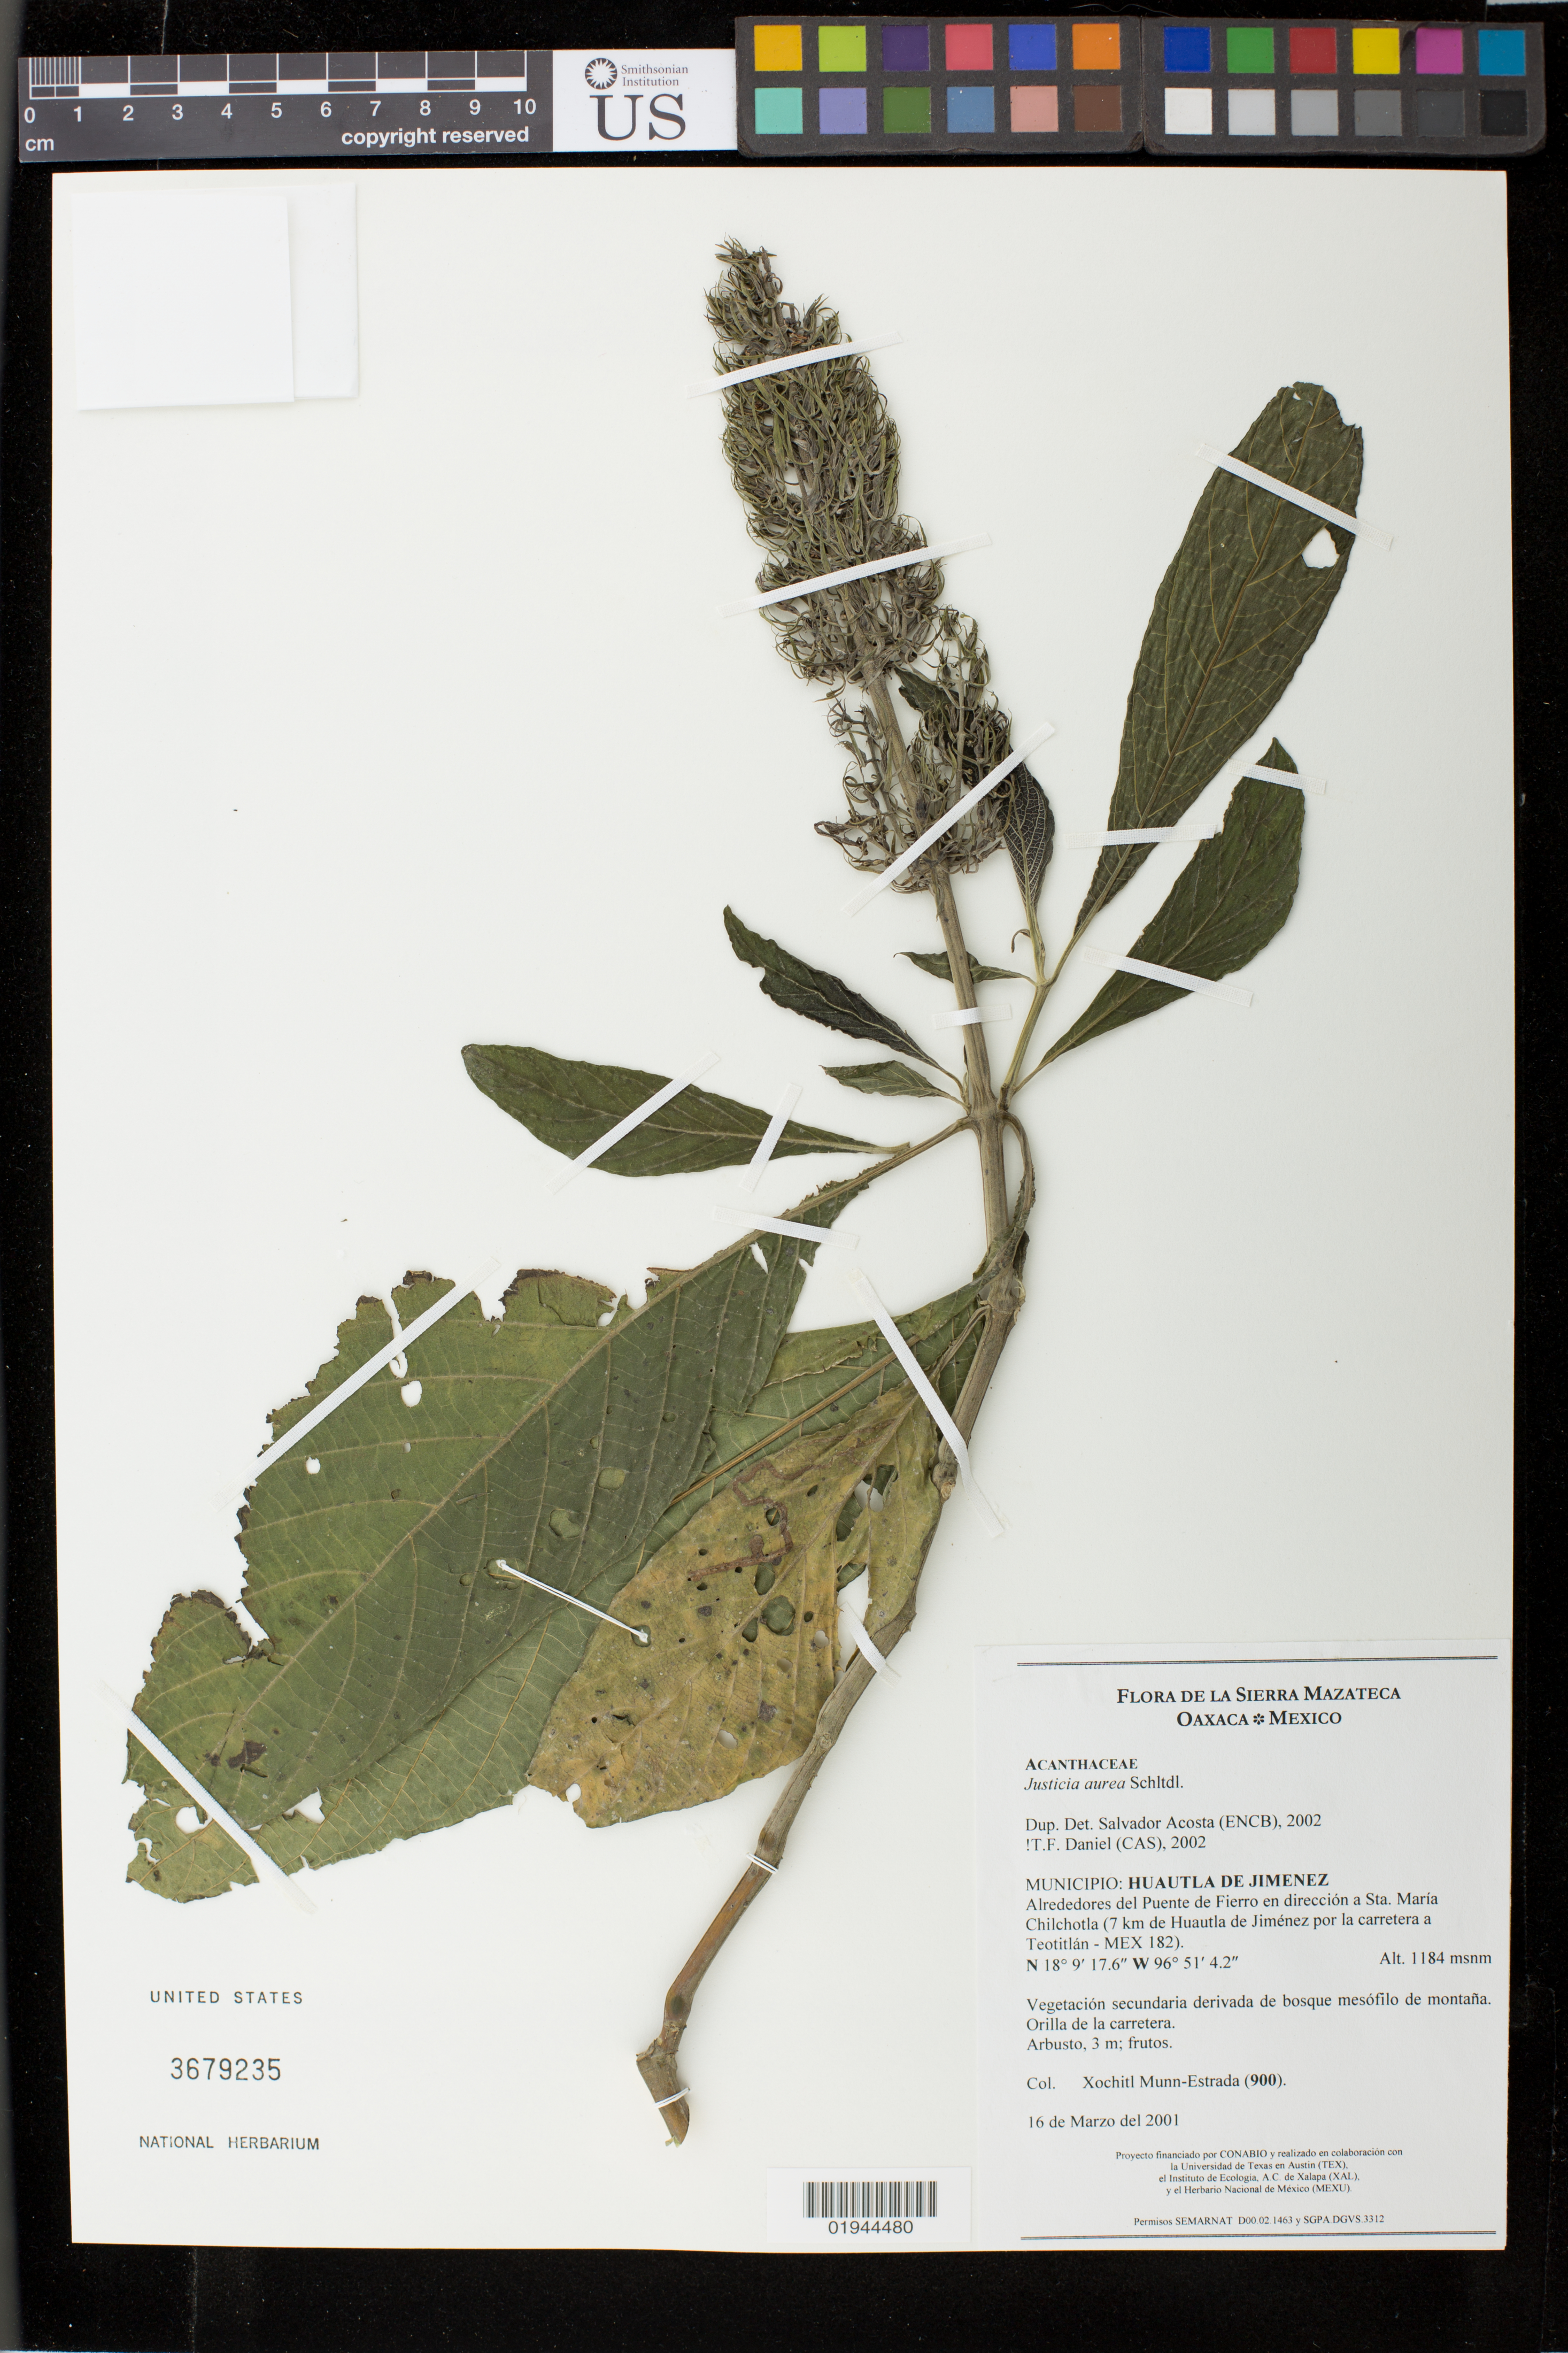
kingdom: Plantae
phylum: Tracheophyta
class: Magnoliopsida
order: Lamiales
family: Acanthaceae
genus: Justicia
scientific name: Justicia aurea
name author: Schltdl.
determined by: Acosta, S.; Daniel, T. F.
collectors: X. Munn-Estrada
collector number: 900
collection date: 2001-03-16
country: Mexico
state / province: Oaxaca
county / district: Huautla de Jimenez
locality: Alrededores del Puente de Fierro en direccion a Sta. Maria Chilchotla (7 km de Huautla de Jimenez por la carretera a Teotitlan - MEX 182).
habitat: Vegetacion secundaria derivada de bosque mesofilo de montana. Orilla de la carretera.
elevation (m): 1184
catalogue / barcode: US 3679235